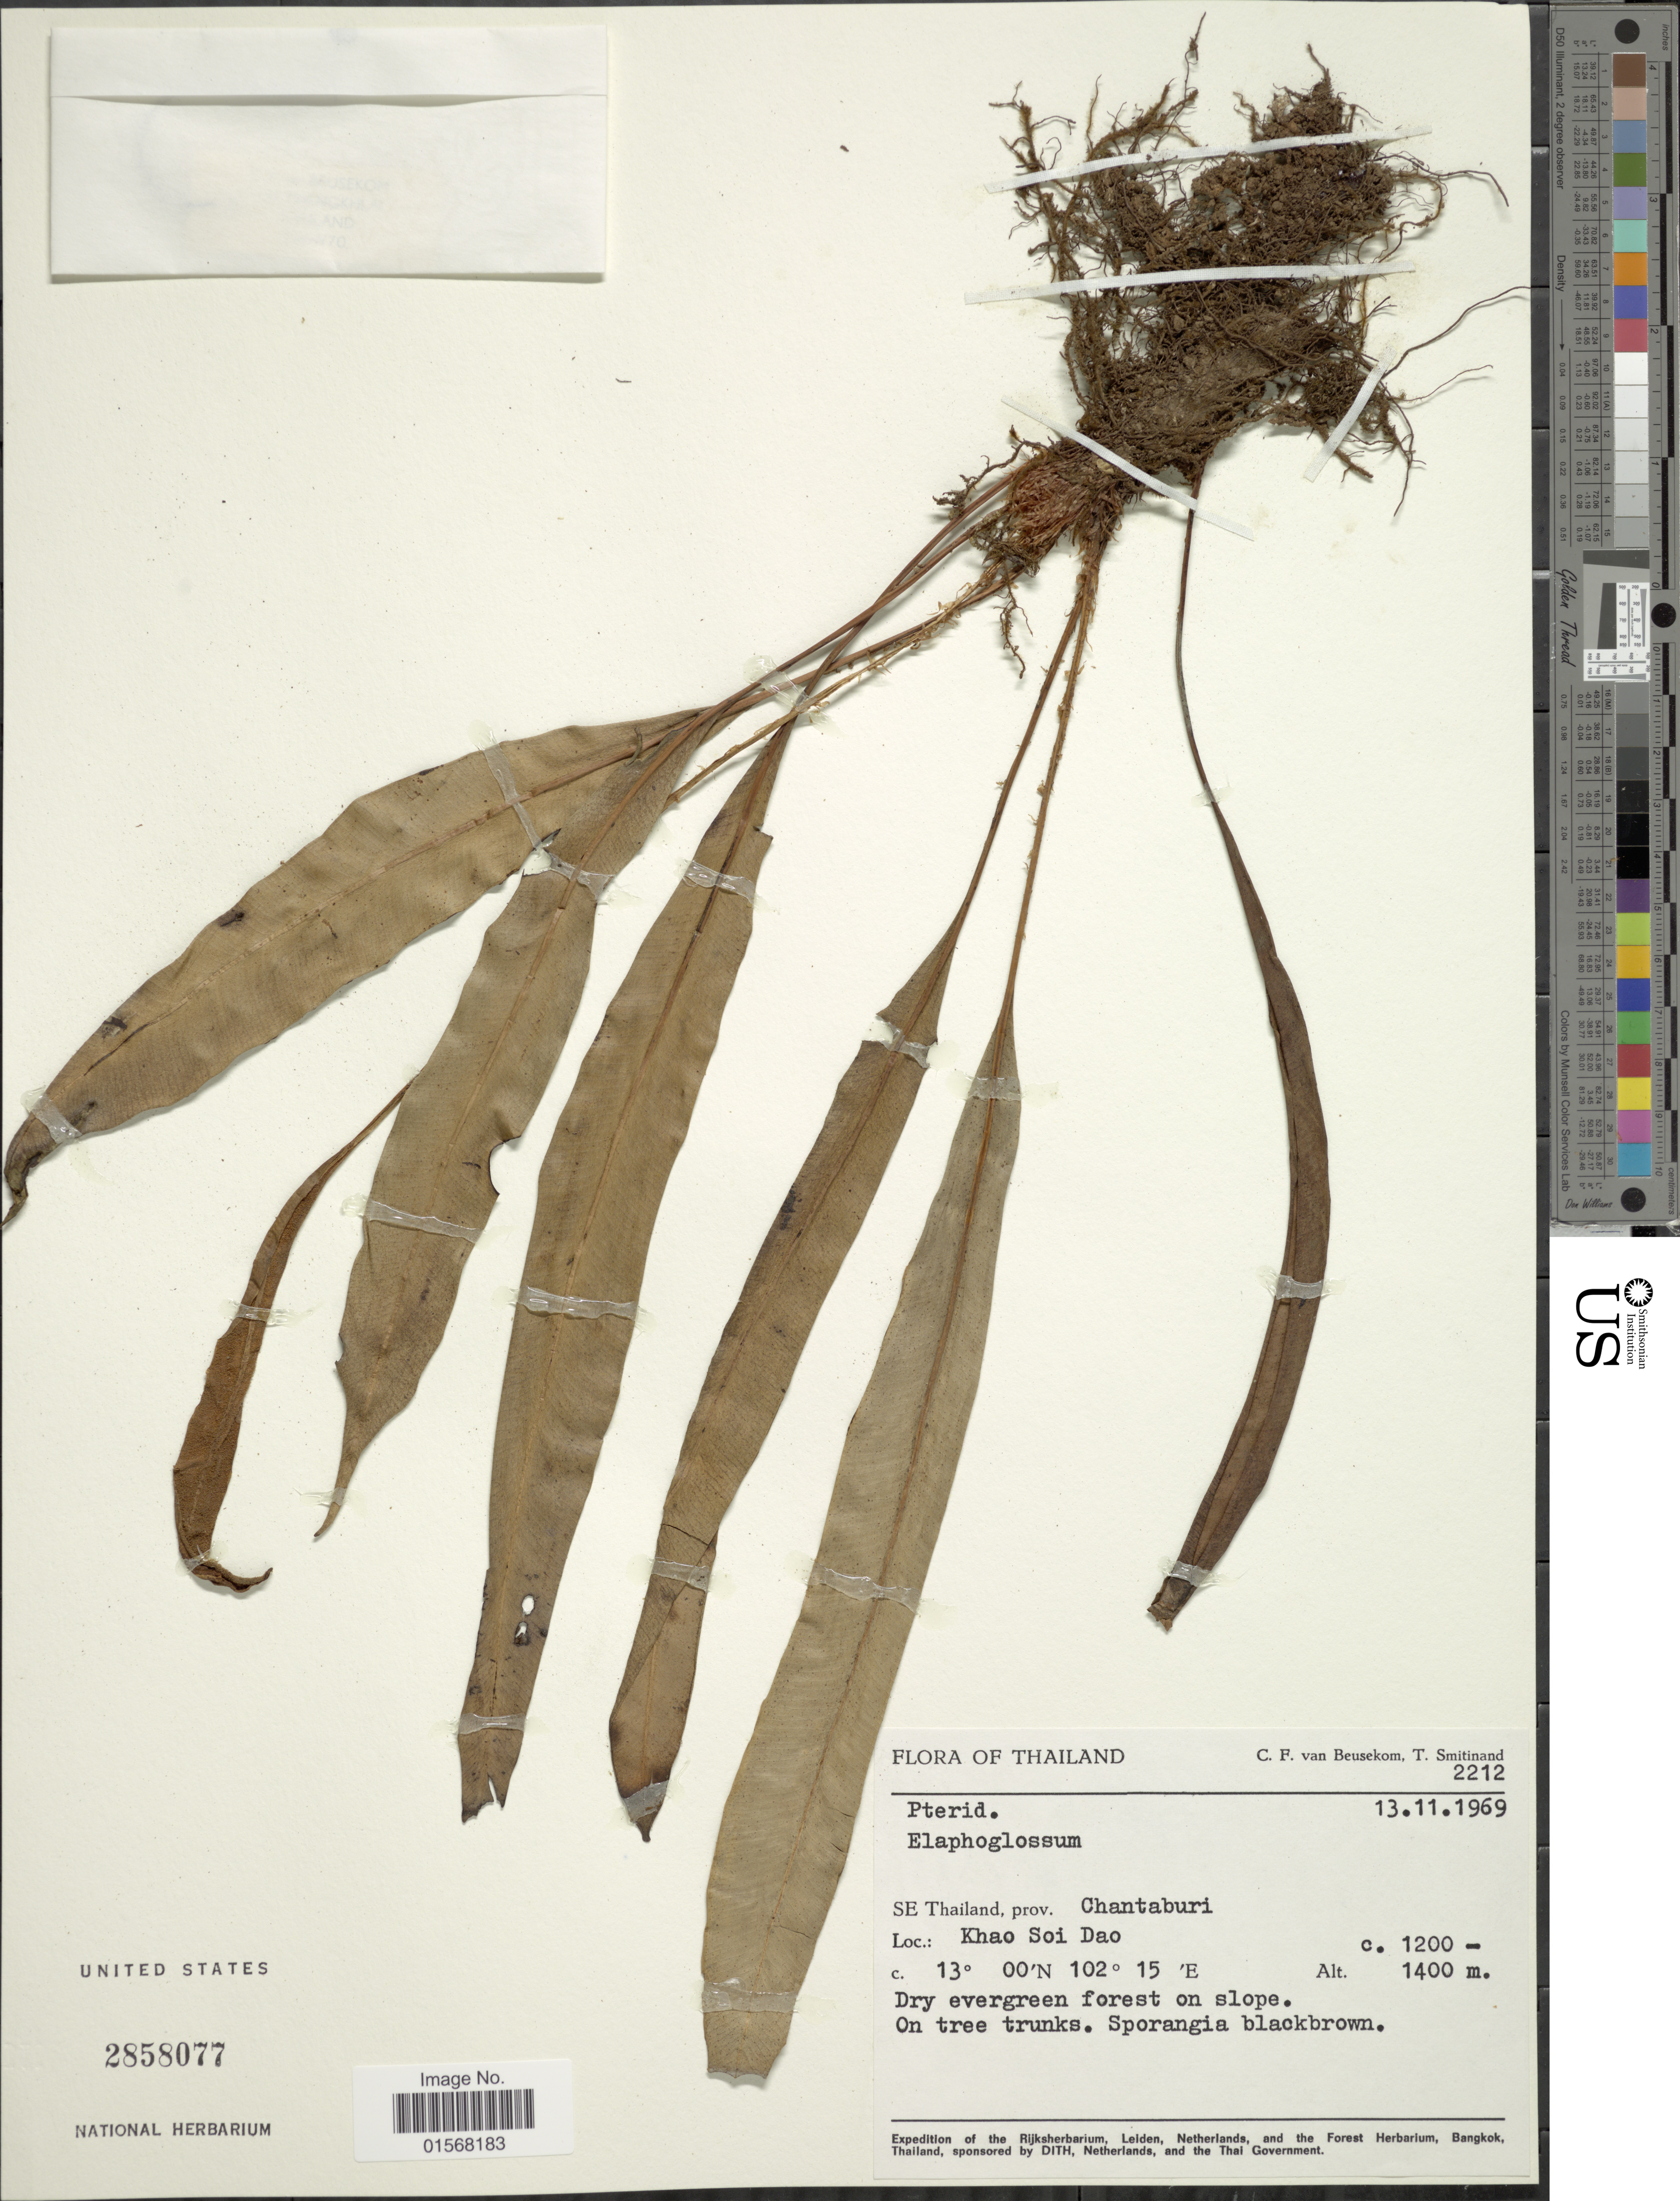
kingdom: Plantae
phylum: Tracheophyta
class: Polypodiopsida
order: Polypodiales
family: Dryopteridaceae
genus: Elaphoglossum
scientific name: Elaphoglossum sp.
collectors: C. F. Beusekom & T. Smitinand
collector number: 2212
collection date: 1969-11-13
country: Thailand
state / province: Chanthaburi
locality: SE Thailand, prov. Chantaburi, Khao Soi Dao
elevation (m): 1200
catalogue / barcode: US 2858077